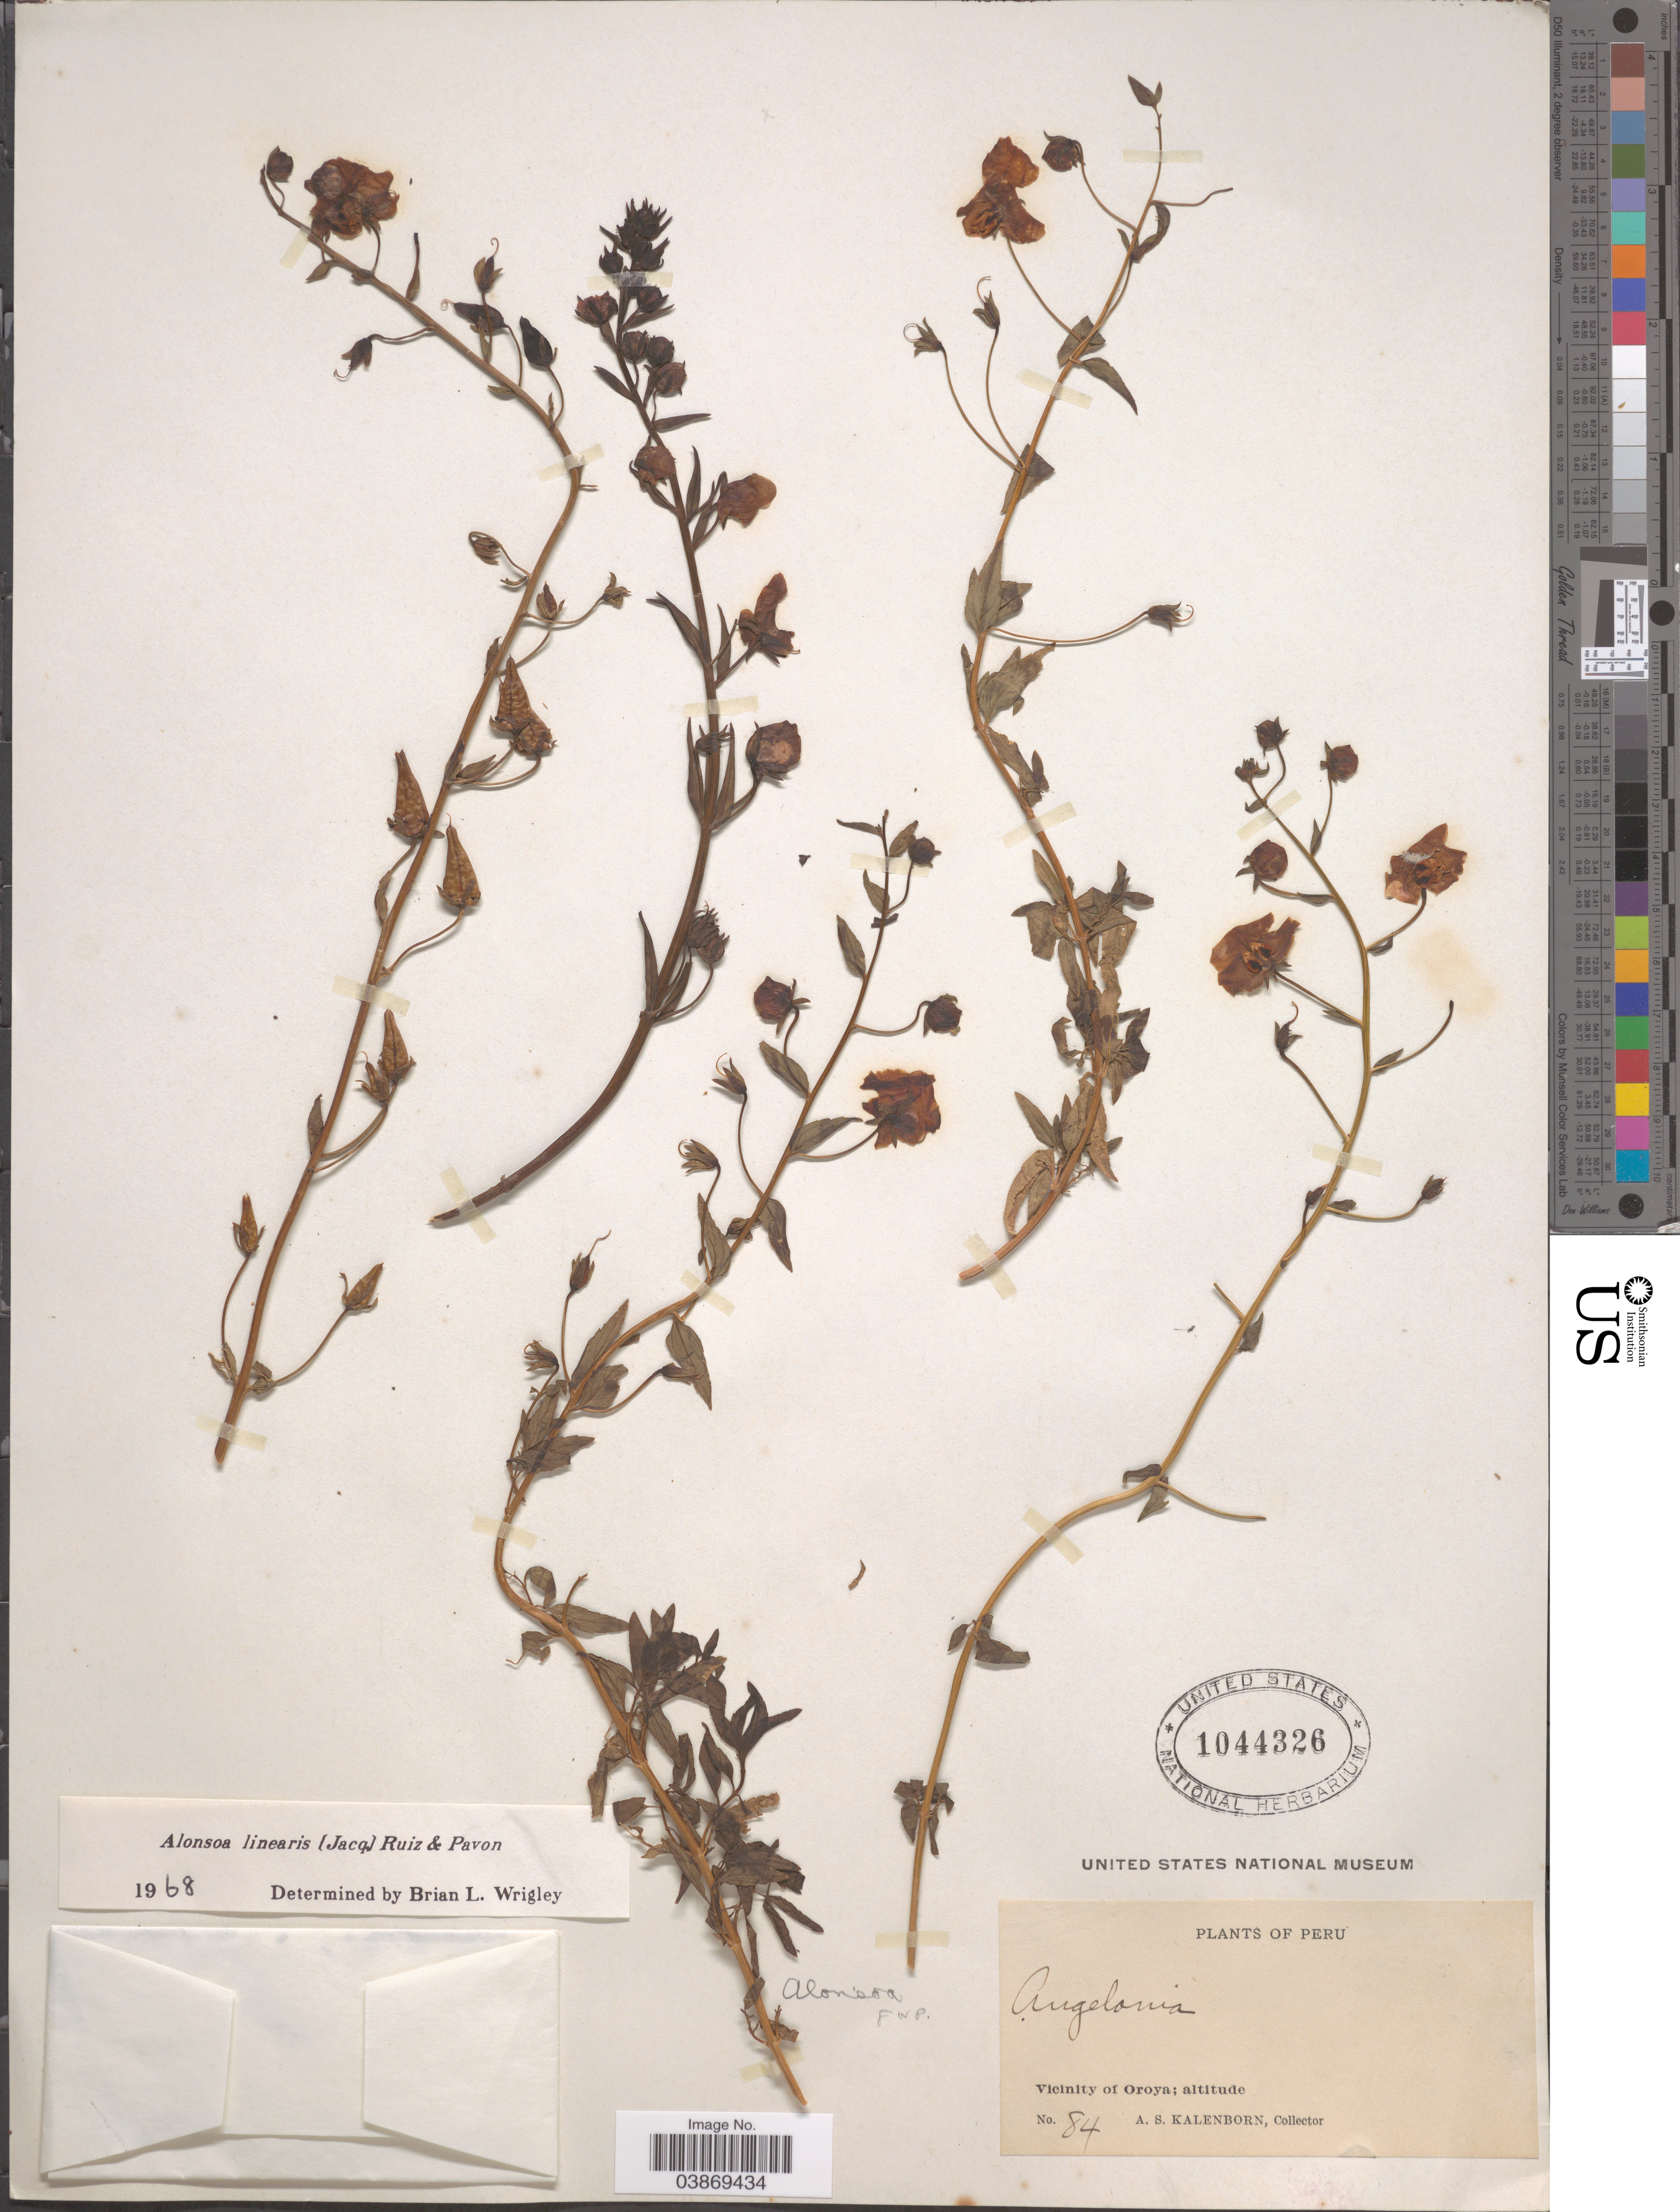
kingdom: Plantae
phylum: Tracheophyta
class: Magnoliopsida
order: Lamiales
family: Scrophulariaceae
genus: Alonsoa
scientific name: Alonsoa linearis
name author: (Jacq.) Ruiz & Pav.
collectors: A. Kalenborn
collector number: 84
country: Peru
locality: Vicinity of Oroya.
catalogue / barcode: US 1044326